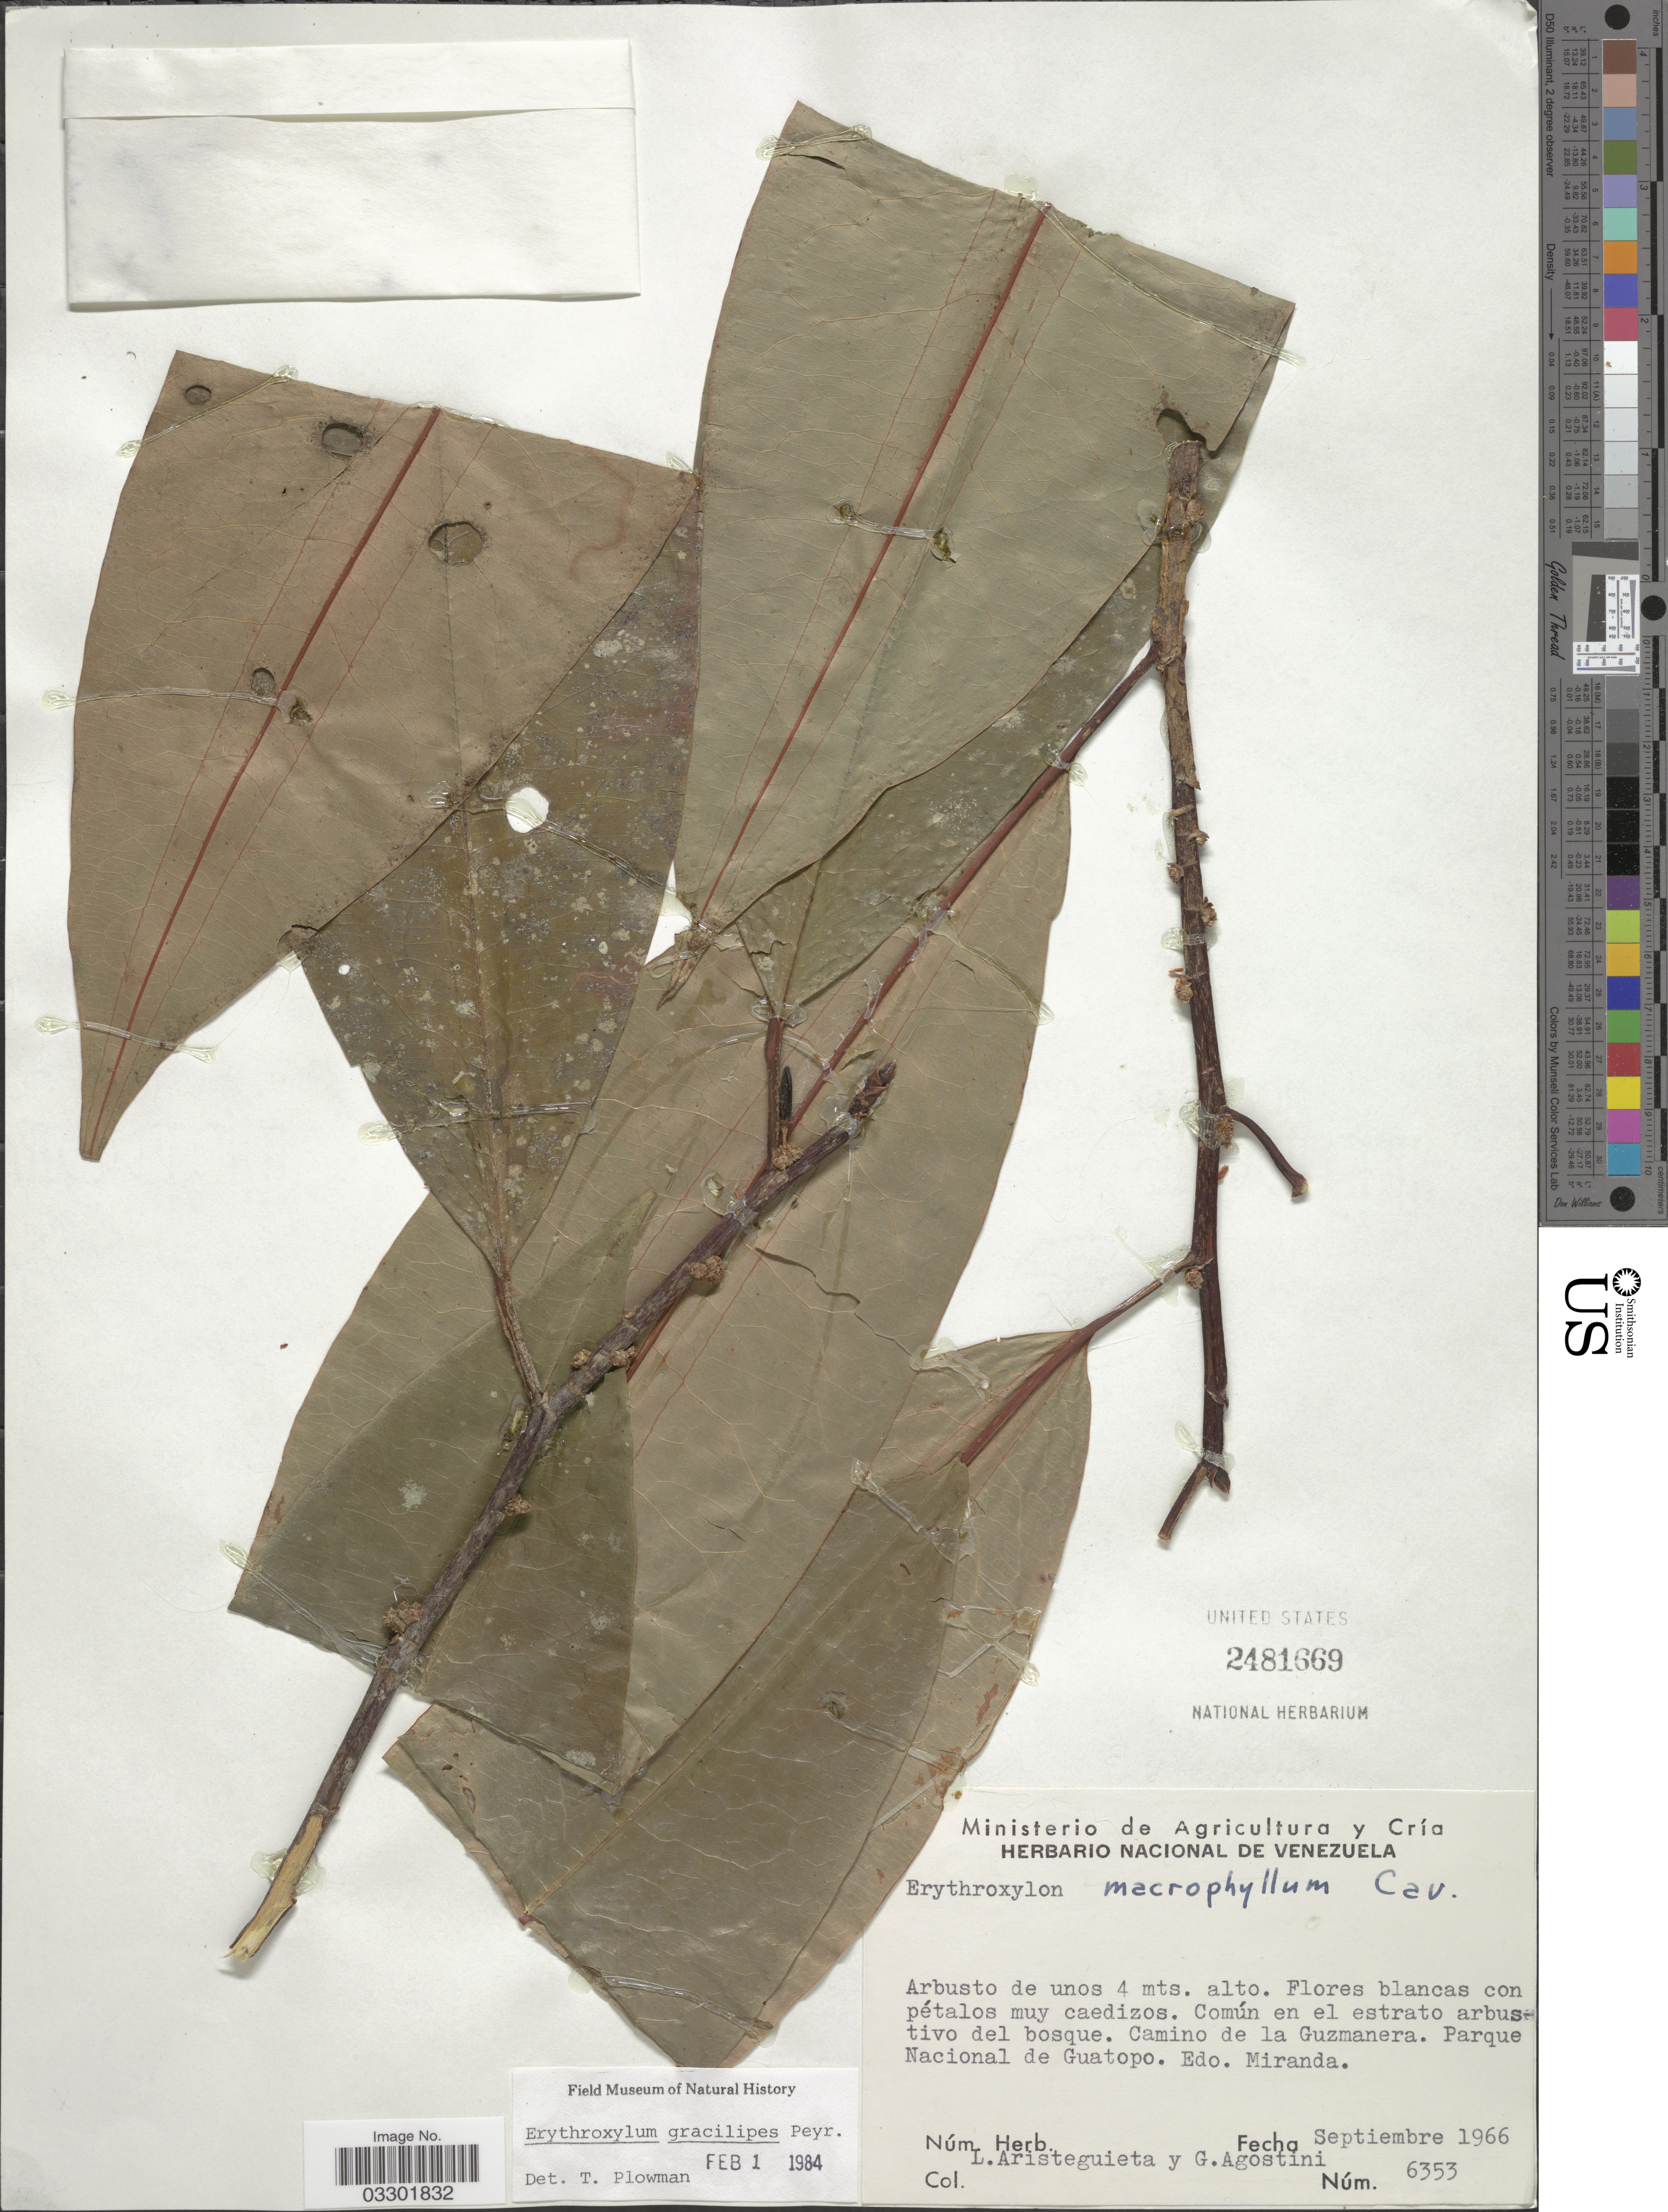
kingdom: Plantae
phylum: Tracheophyta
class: Magnoliopsida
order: Malpighiales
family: Erythroxylaceae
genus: Erythroxylum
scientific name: Erythroxylum gracilipes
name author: Peyr.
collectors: L. Aristeguieta & G. Agostini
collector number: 6353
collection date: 1966-09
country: Venezuela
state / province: Miranda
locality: Camino de la Guzmanera. Parque Nacional de Guatopo.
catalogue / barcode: US 2481669